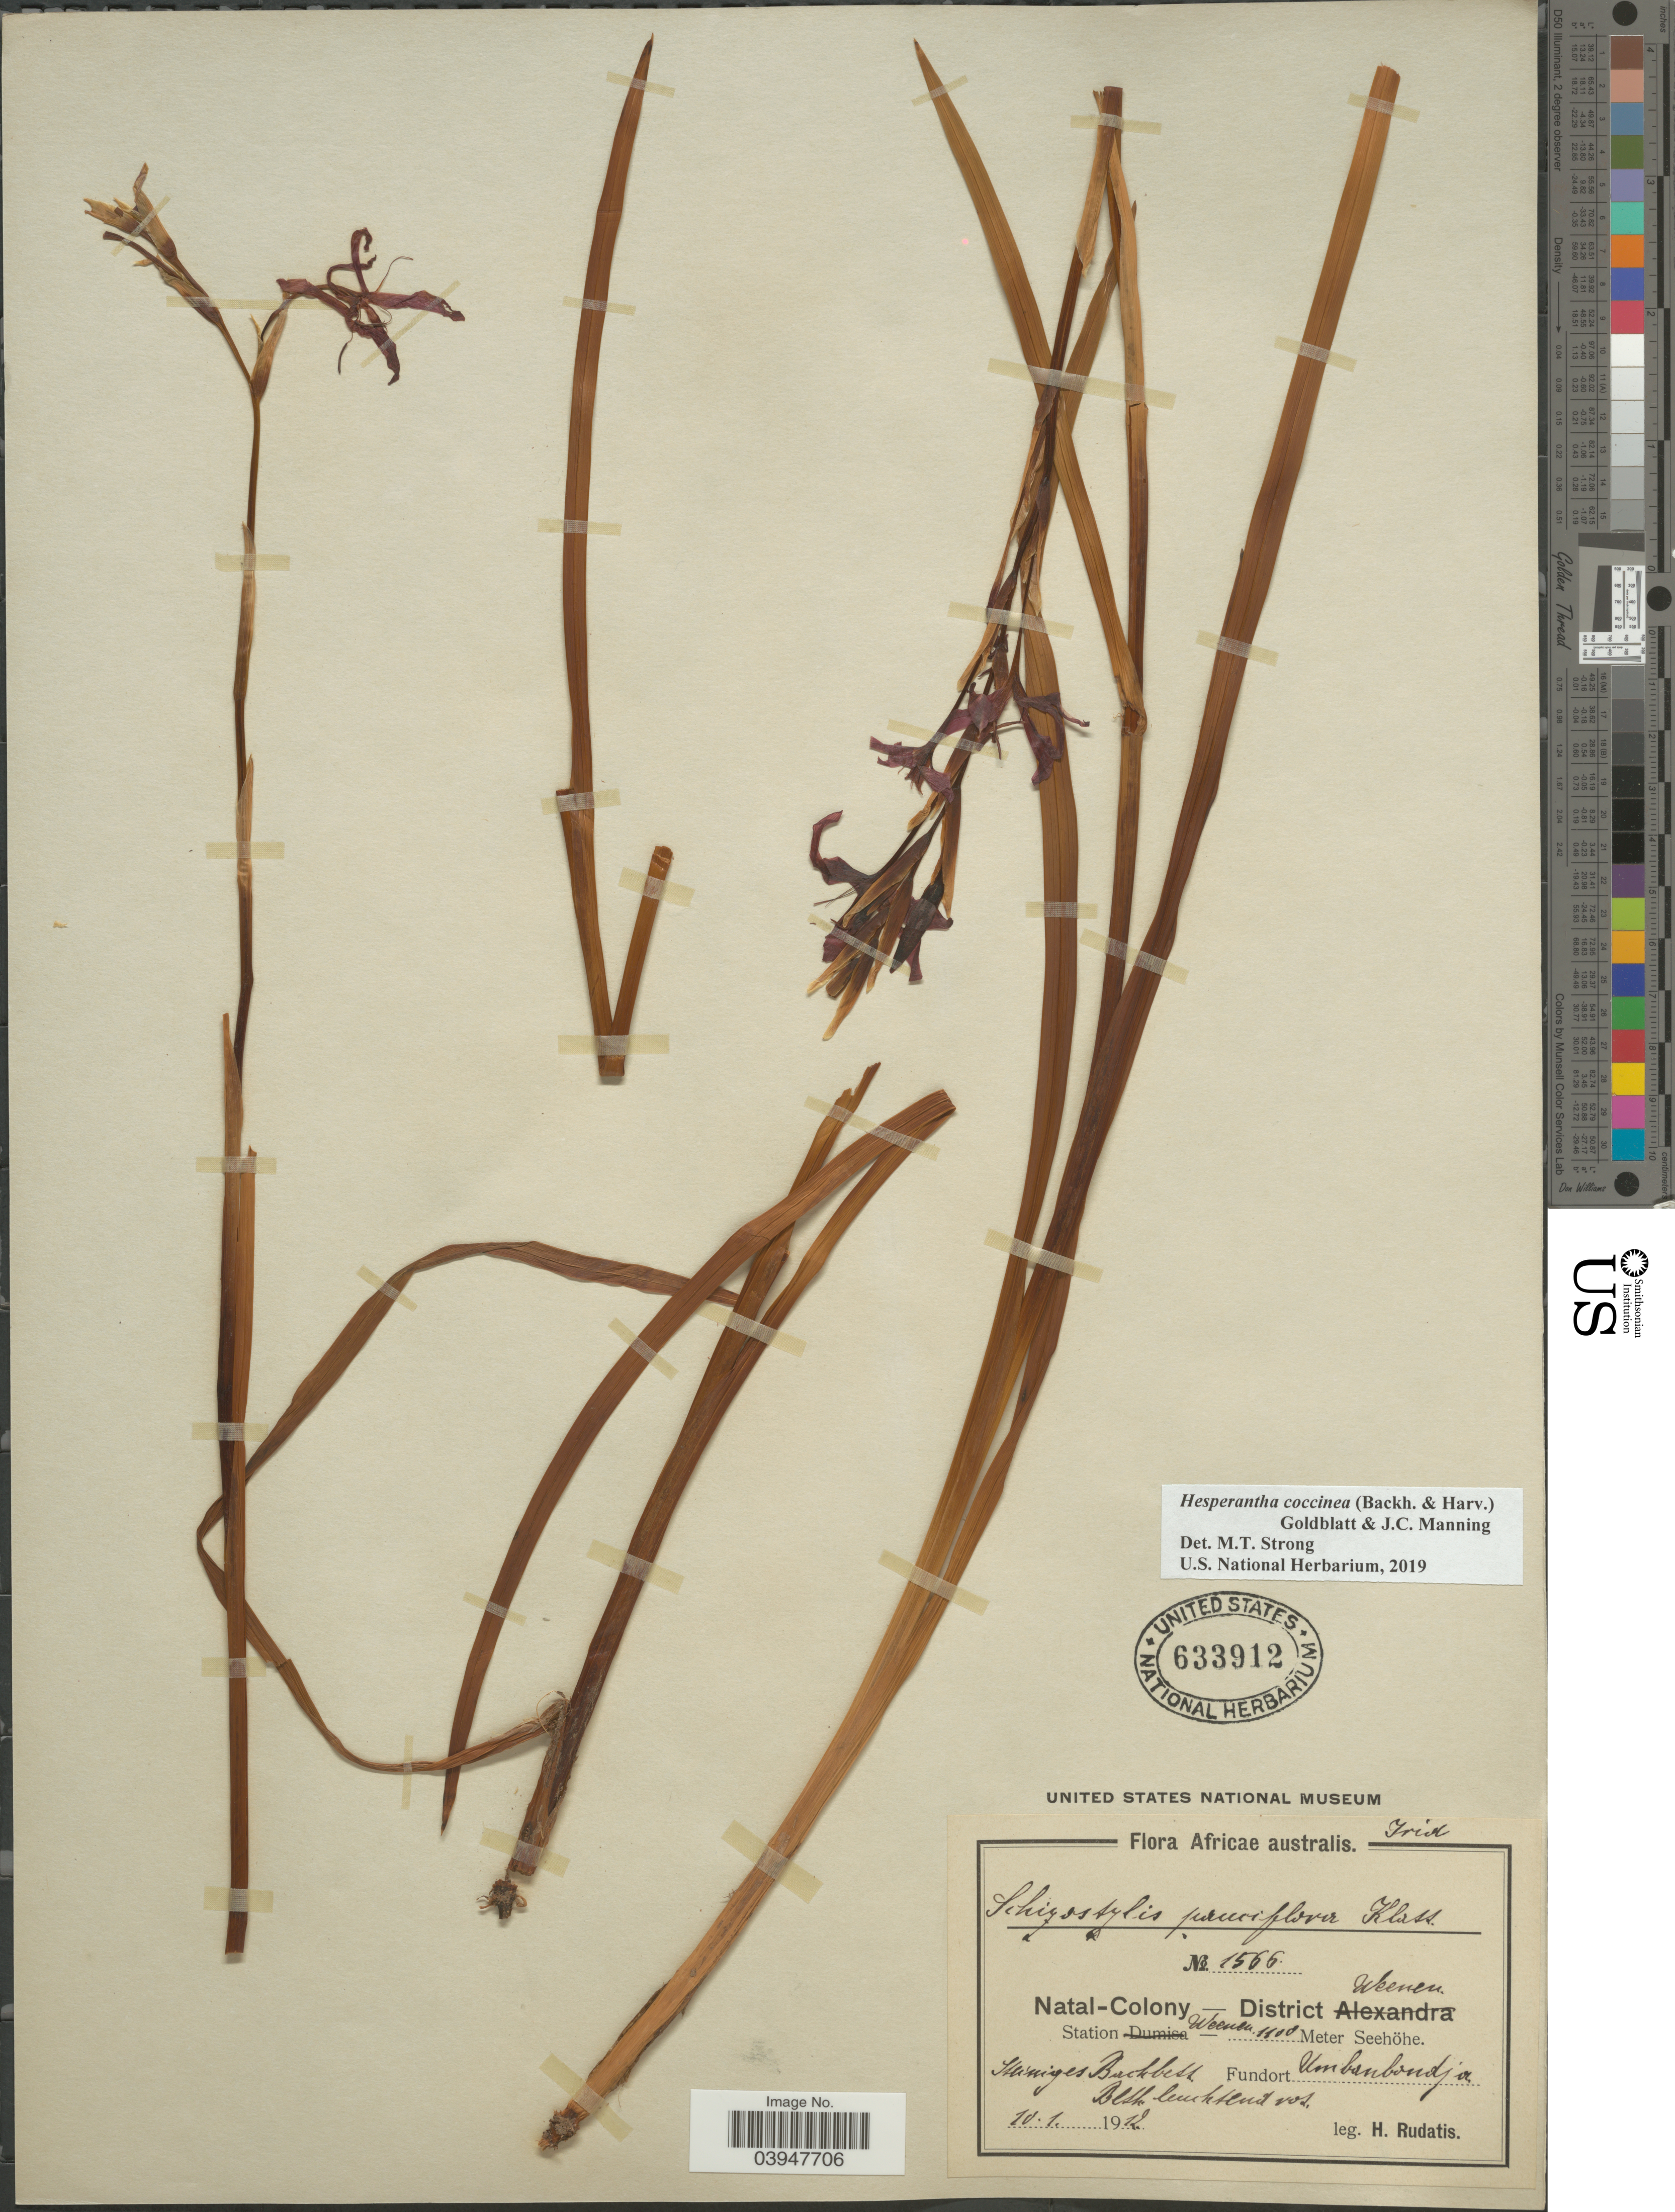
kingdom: Plantae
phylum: Tracheophyta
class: Liliopsida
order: Asparagales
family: Iridaceae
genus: Hesperantha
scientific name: Hesperantha coccinea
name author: (Backh. & Harv.) Goldblatt & J.C. Manning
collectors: H. Rudatis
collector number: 1566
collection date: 1912-01-10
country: South Africa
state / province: KwaZulu-Natal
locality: Africae australis. Natal - Colony - District Weenen. Station Weenen. Steiniges Buckbess. Fundort Umbanbondja [interpreted].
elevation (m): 1100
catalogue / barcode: US 633912